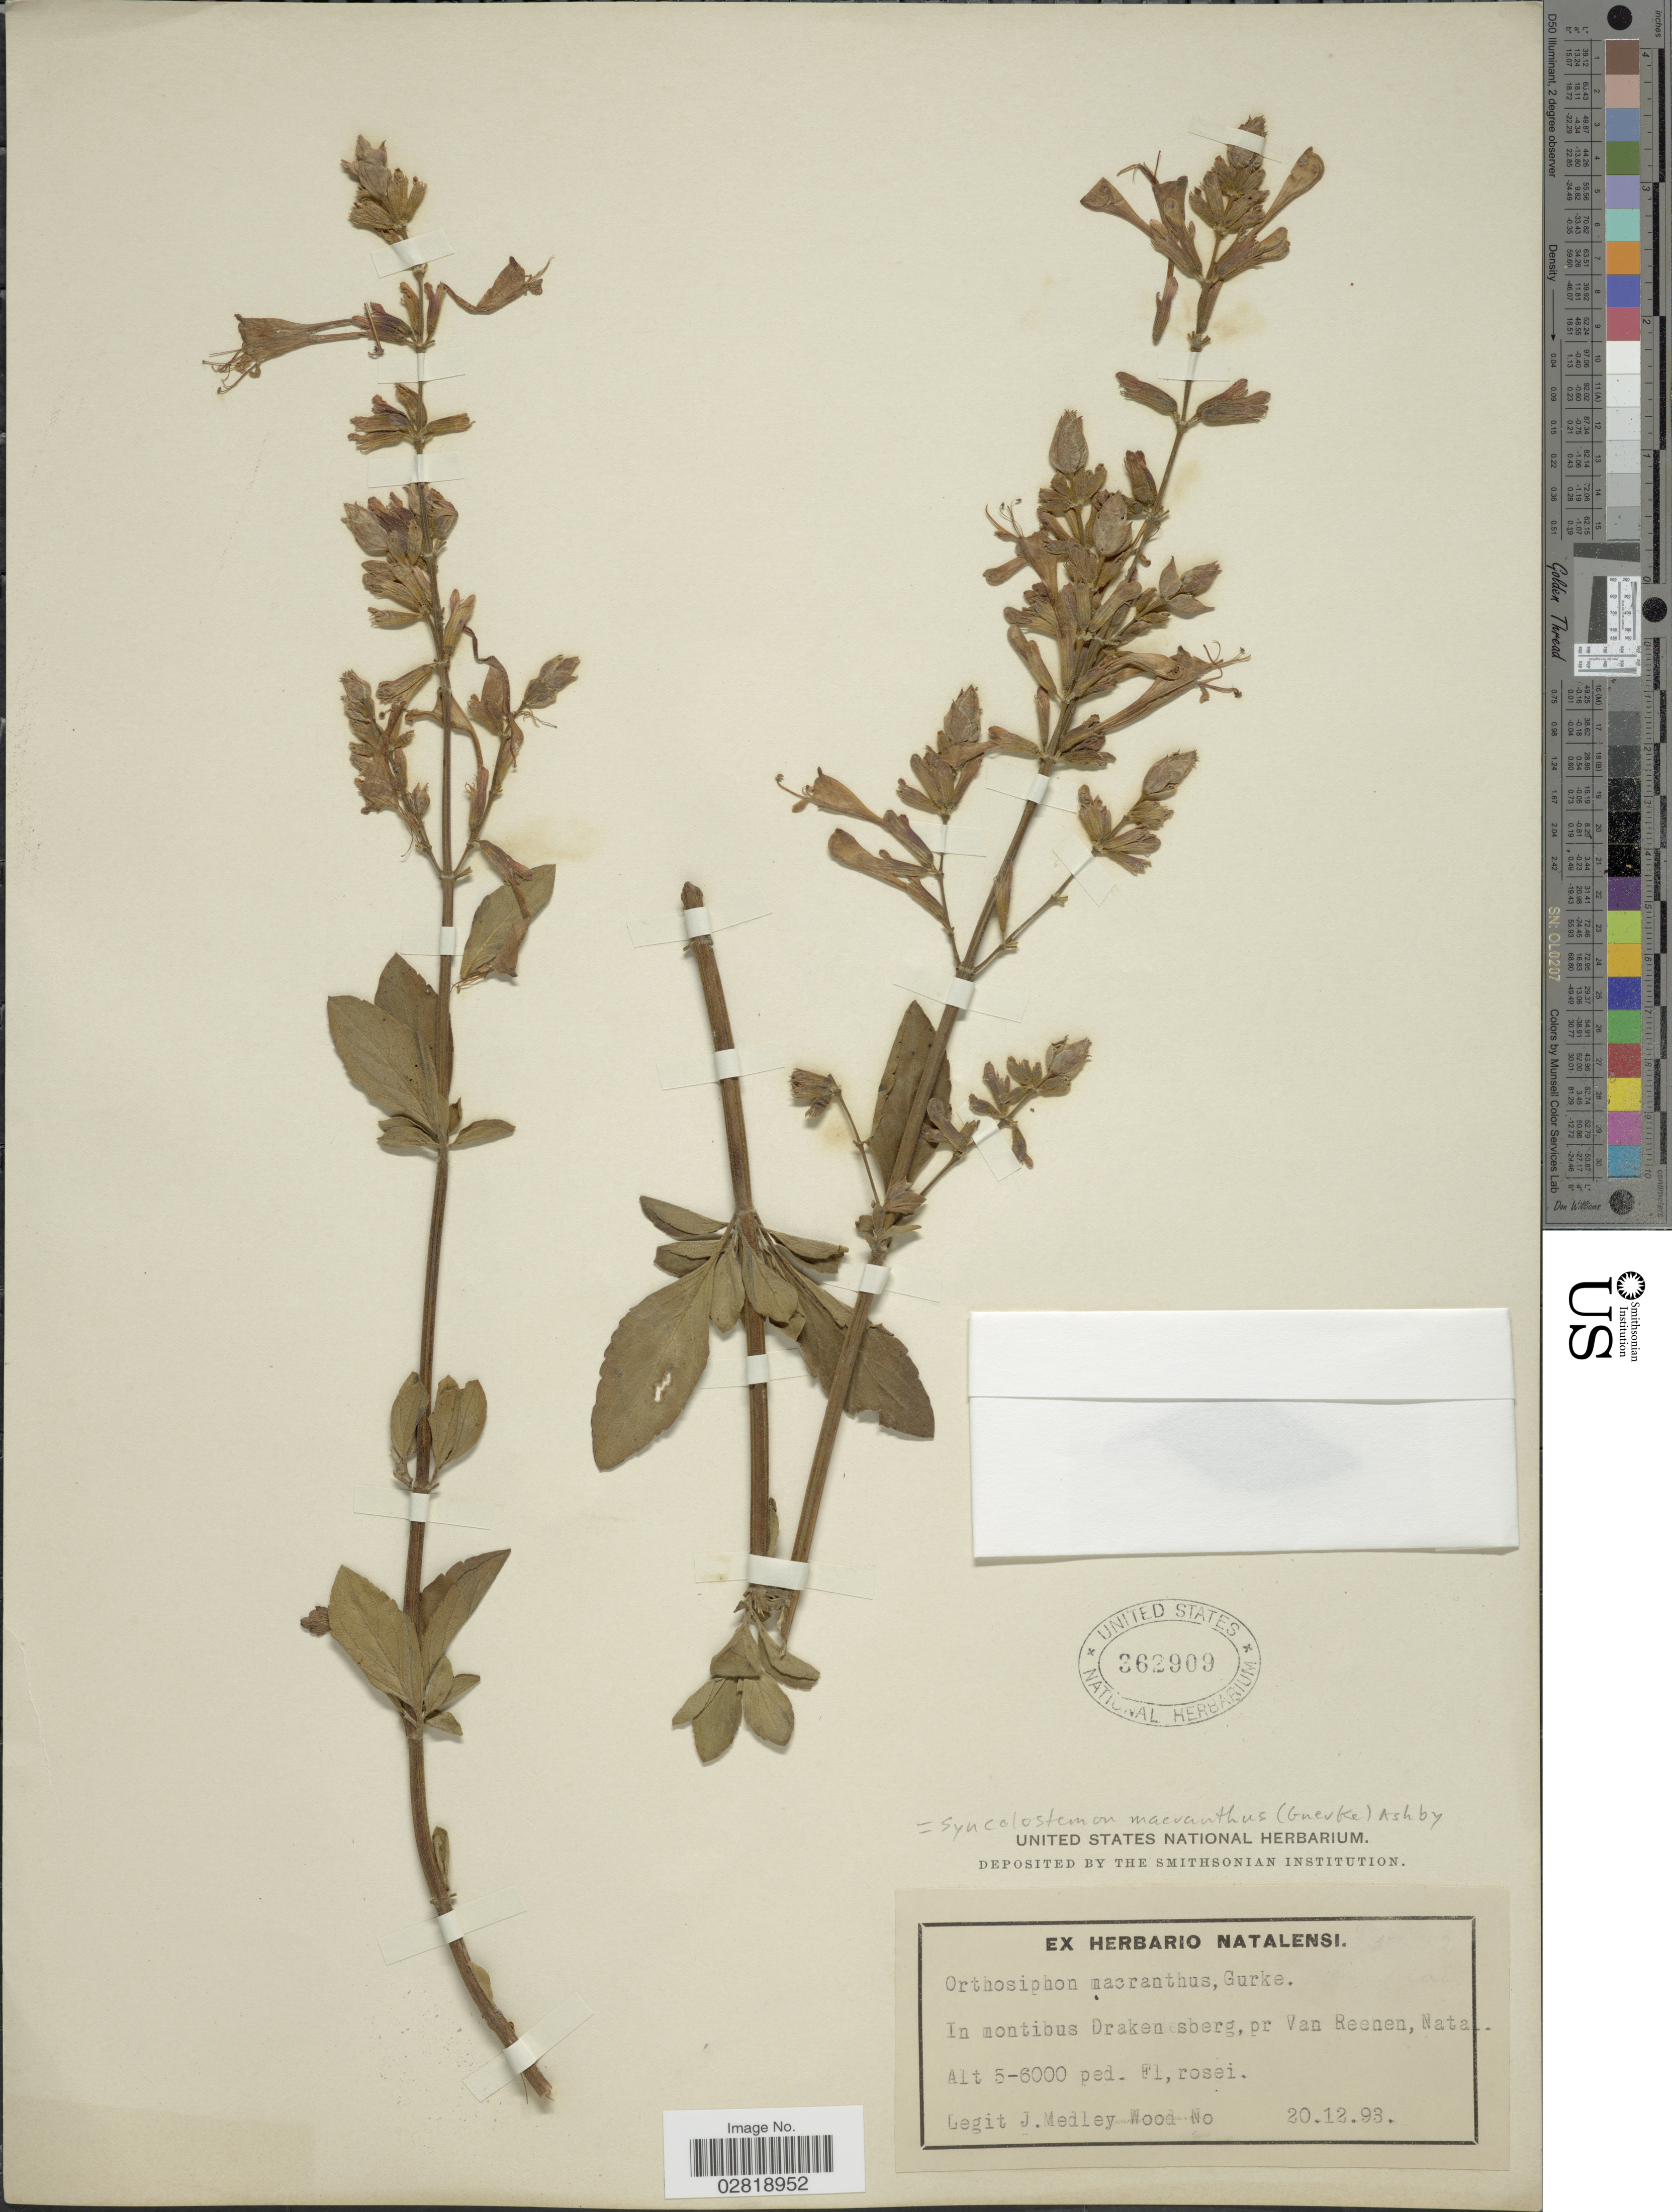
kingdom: Plantae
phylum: Tracheophyta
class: Magnoliopsida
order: Lamiales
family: Lamiaceae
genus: Syncolostemon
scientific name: Syncolostemon macranthus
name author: (Guerke) M. Ashby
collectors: J. Medley Wood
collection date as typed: Transcribed d/m/y: 20/12/93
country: South Africa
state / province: KwaZulu-Natal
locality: In montibus Draken sberg, pr Van Reenen, Natal.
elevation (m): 1524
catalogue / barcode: US 362909